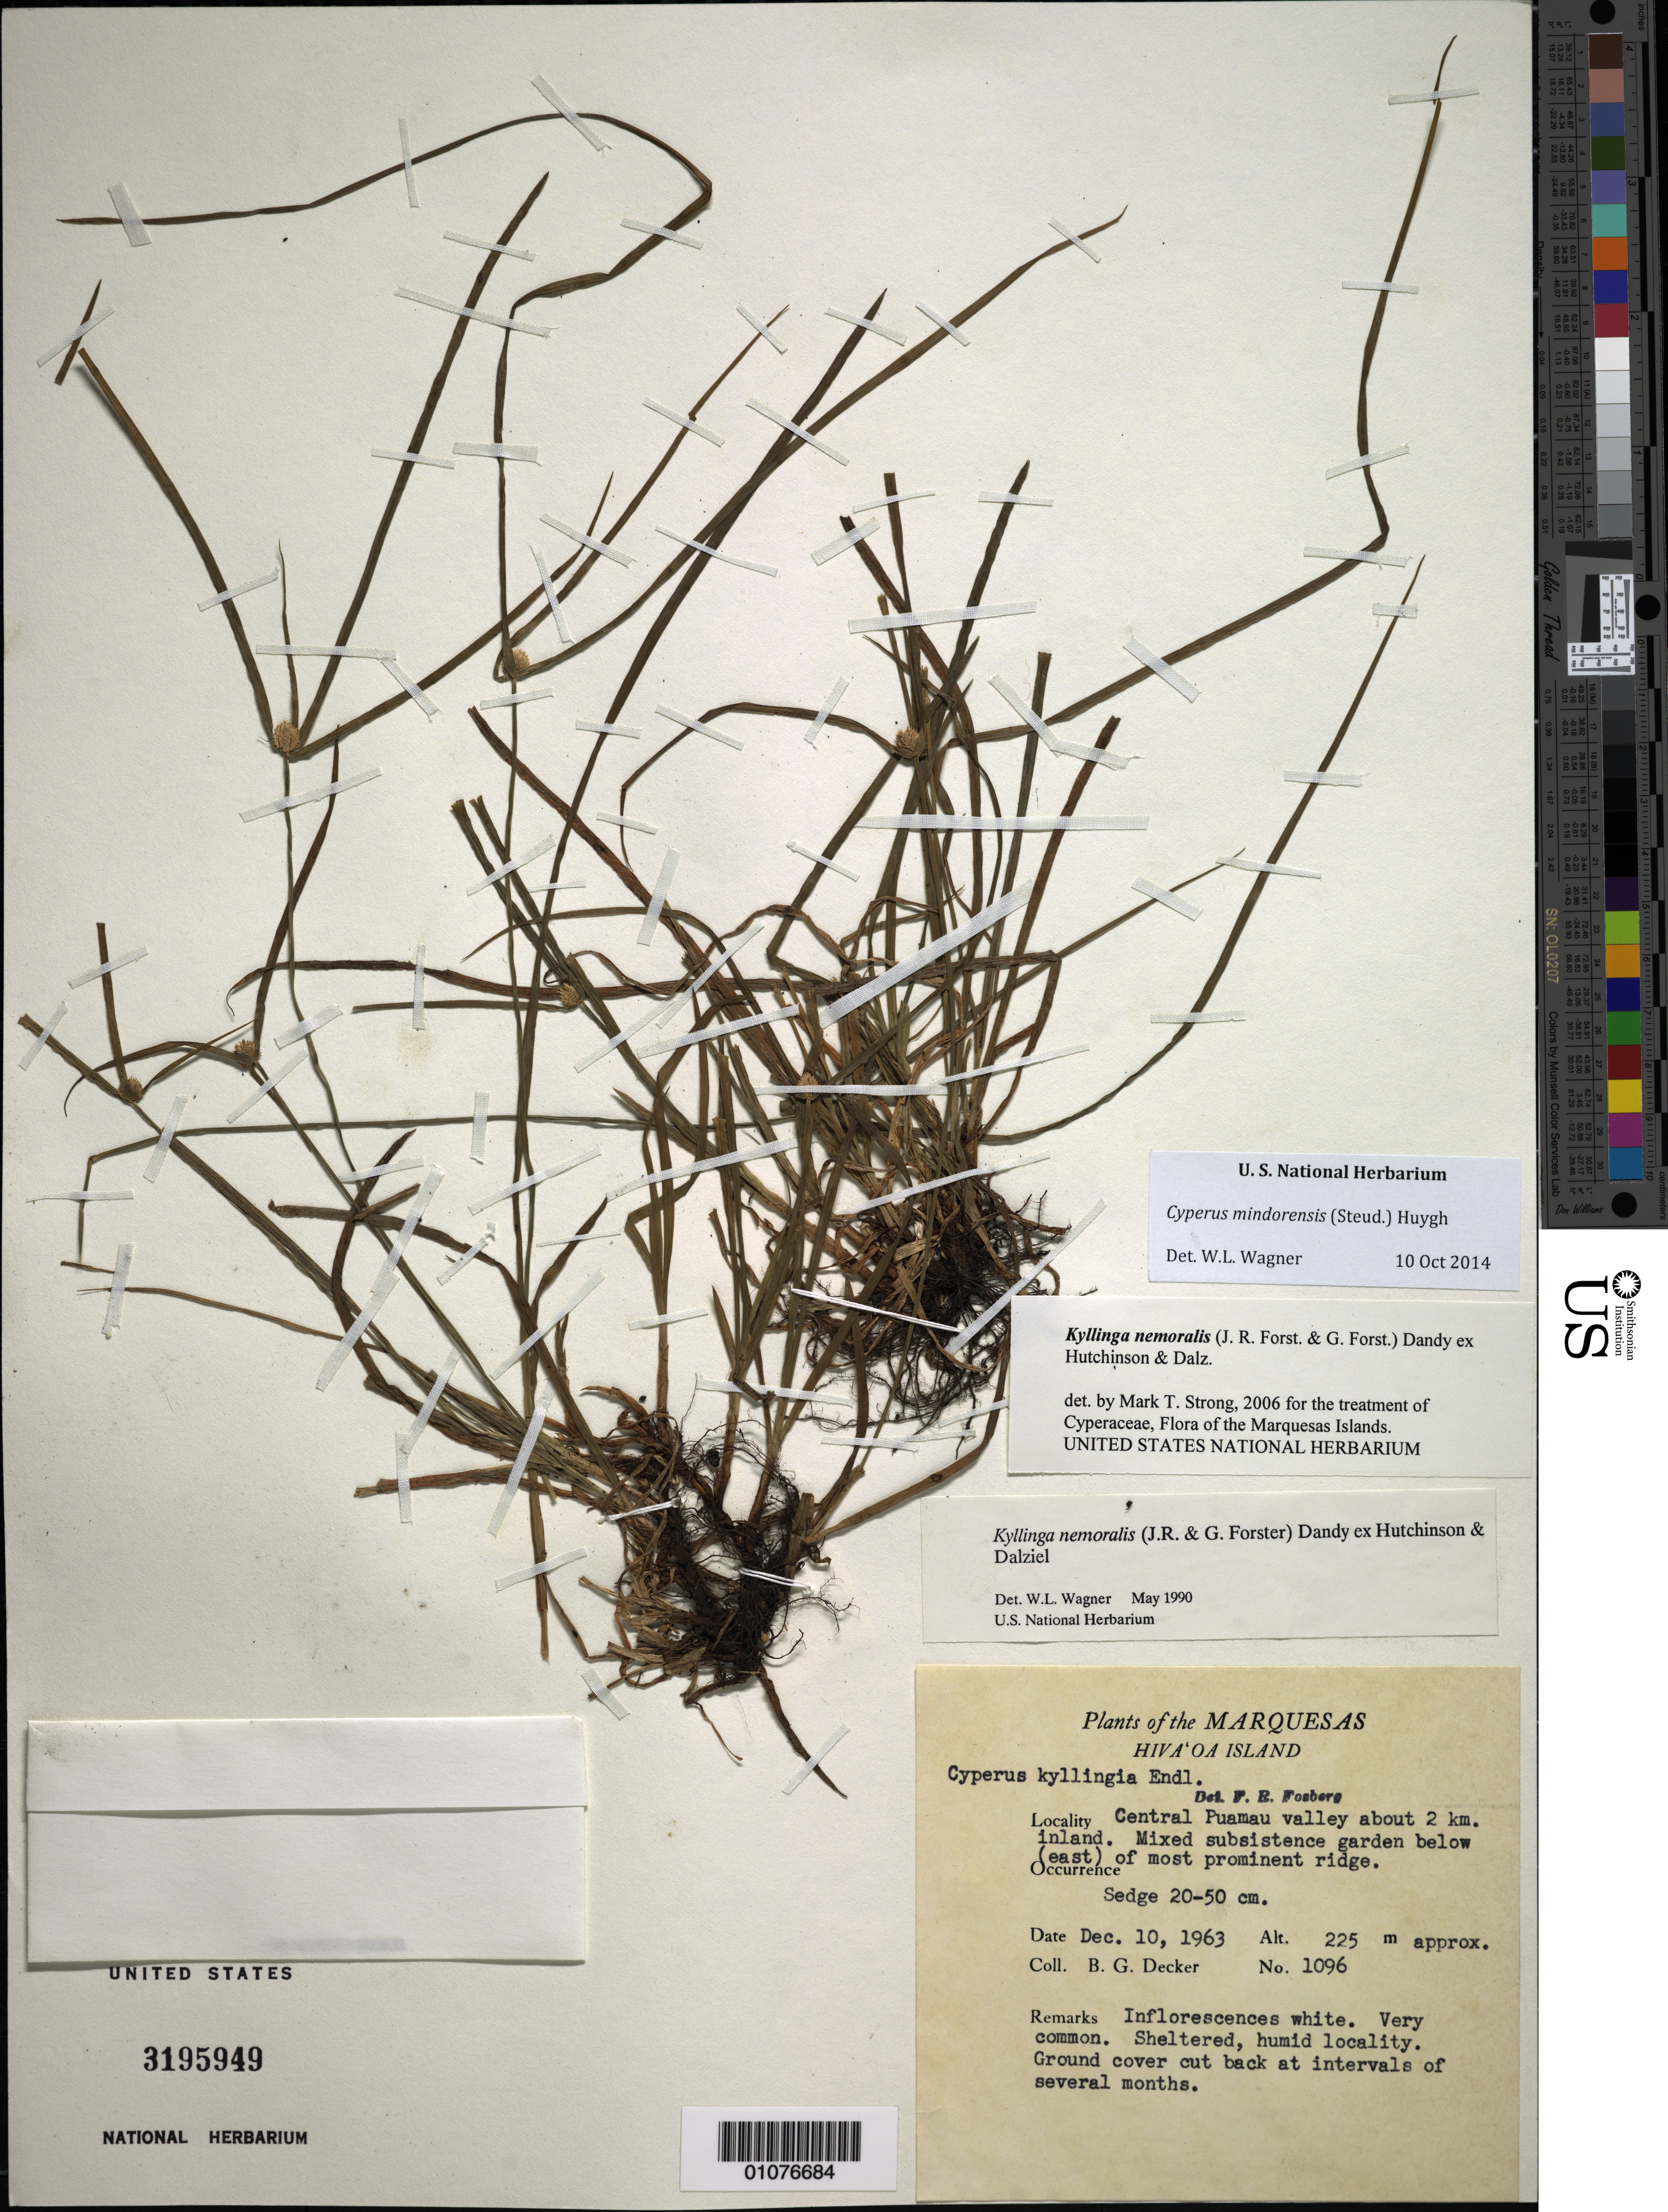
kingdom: Plantae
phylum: Tracheophyta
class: Liliopsida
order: Poales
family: Cyperaceae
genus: Cyperus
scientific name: Cyperus mindorensis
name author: (Steud.) Huygh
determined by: Lorence, David H., (PTBG), National Tropical Botanical Garden (UNITED STATES)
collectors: B. G. Decker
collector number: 1096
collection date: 1963-12-10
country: French Polynesia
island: Hiva Oa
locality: central Puamau Valley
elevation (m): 225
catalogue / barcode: US 3195949